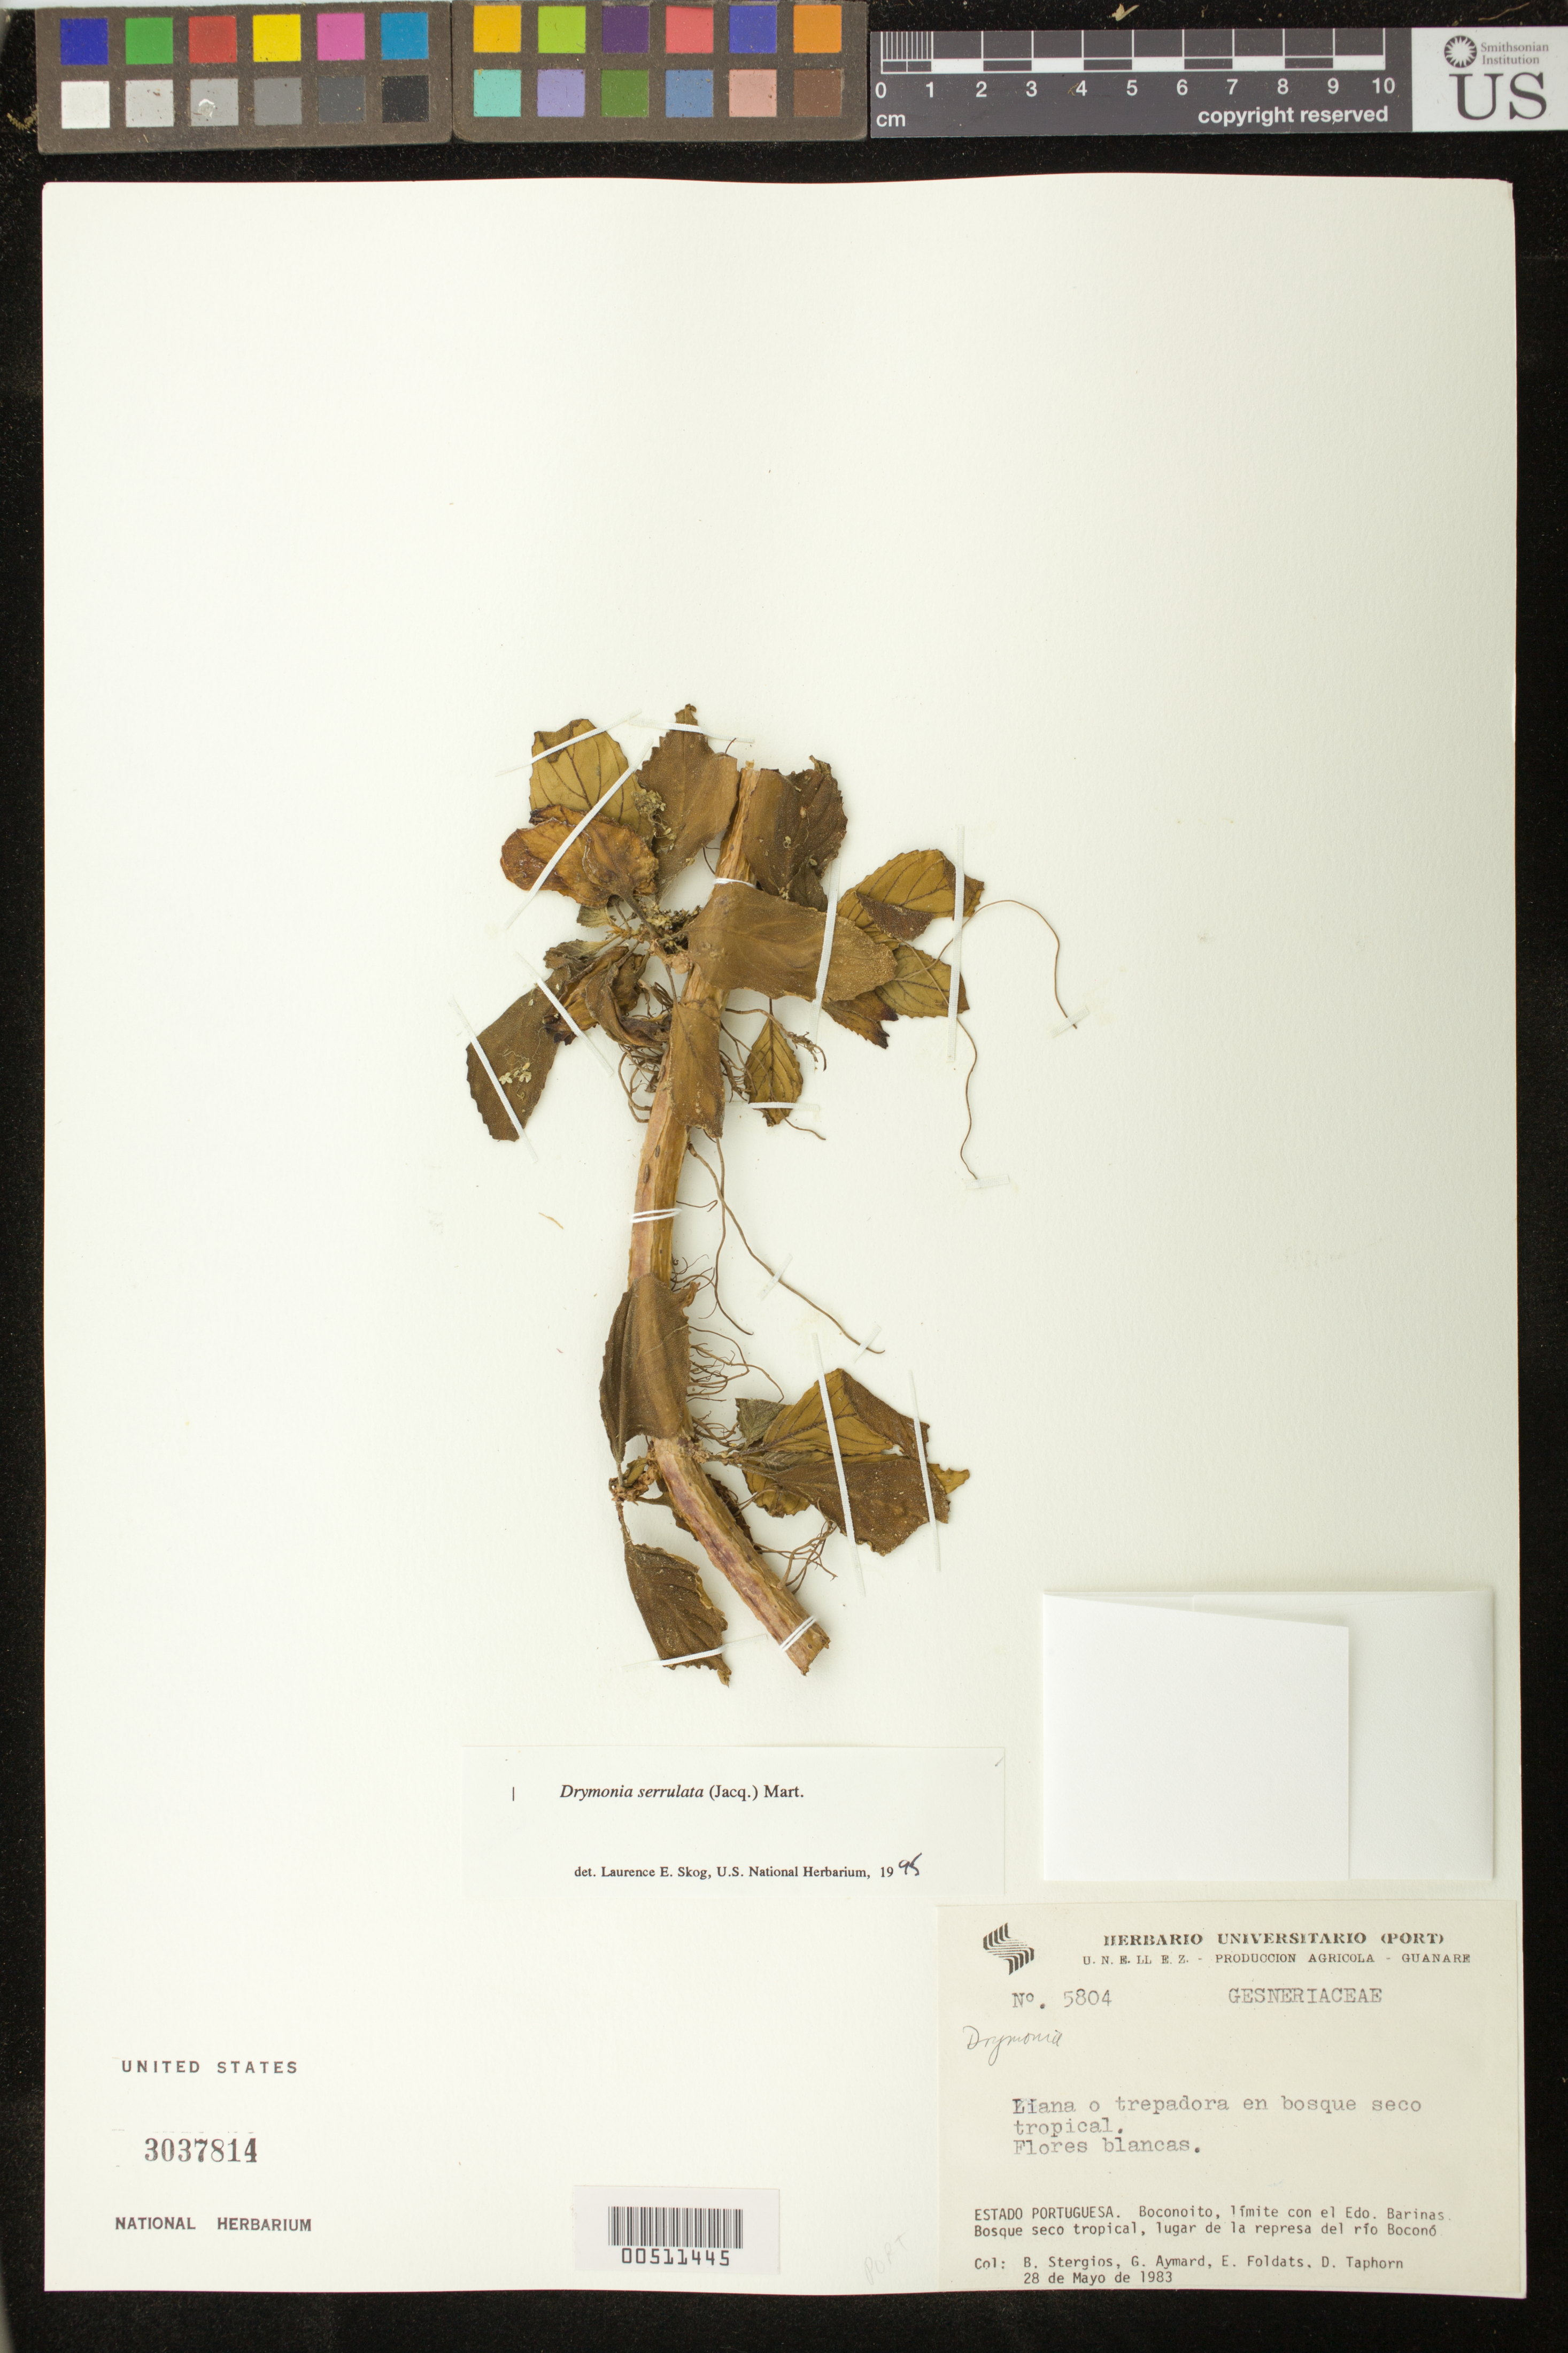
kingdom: Plantae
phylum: Tracheophyta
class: Magnoliopsida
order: Lamiales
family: Gesneriaceae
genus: Drymonia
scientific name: Drymonia serrulata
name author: (Jacq.) Mart.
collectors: B. G. Stergios, G. A. Aymard, E. Foldats & D. Taphorn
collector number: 5804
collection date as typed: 28 May 1983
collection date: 1983-05-28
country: Venezuela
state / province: Portuguesa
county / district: San Genaro de Boconoito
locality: Boconoito, límite con el Edo. Barinas, lugar de la represa del río Boconó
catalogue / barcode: US 3037814